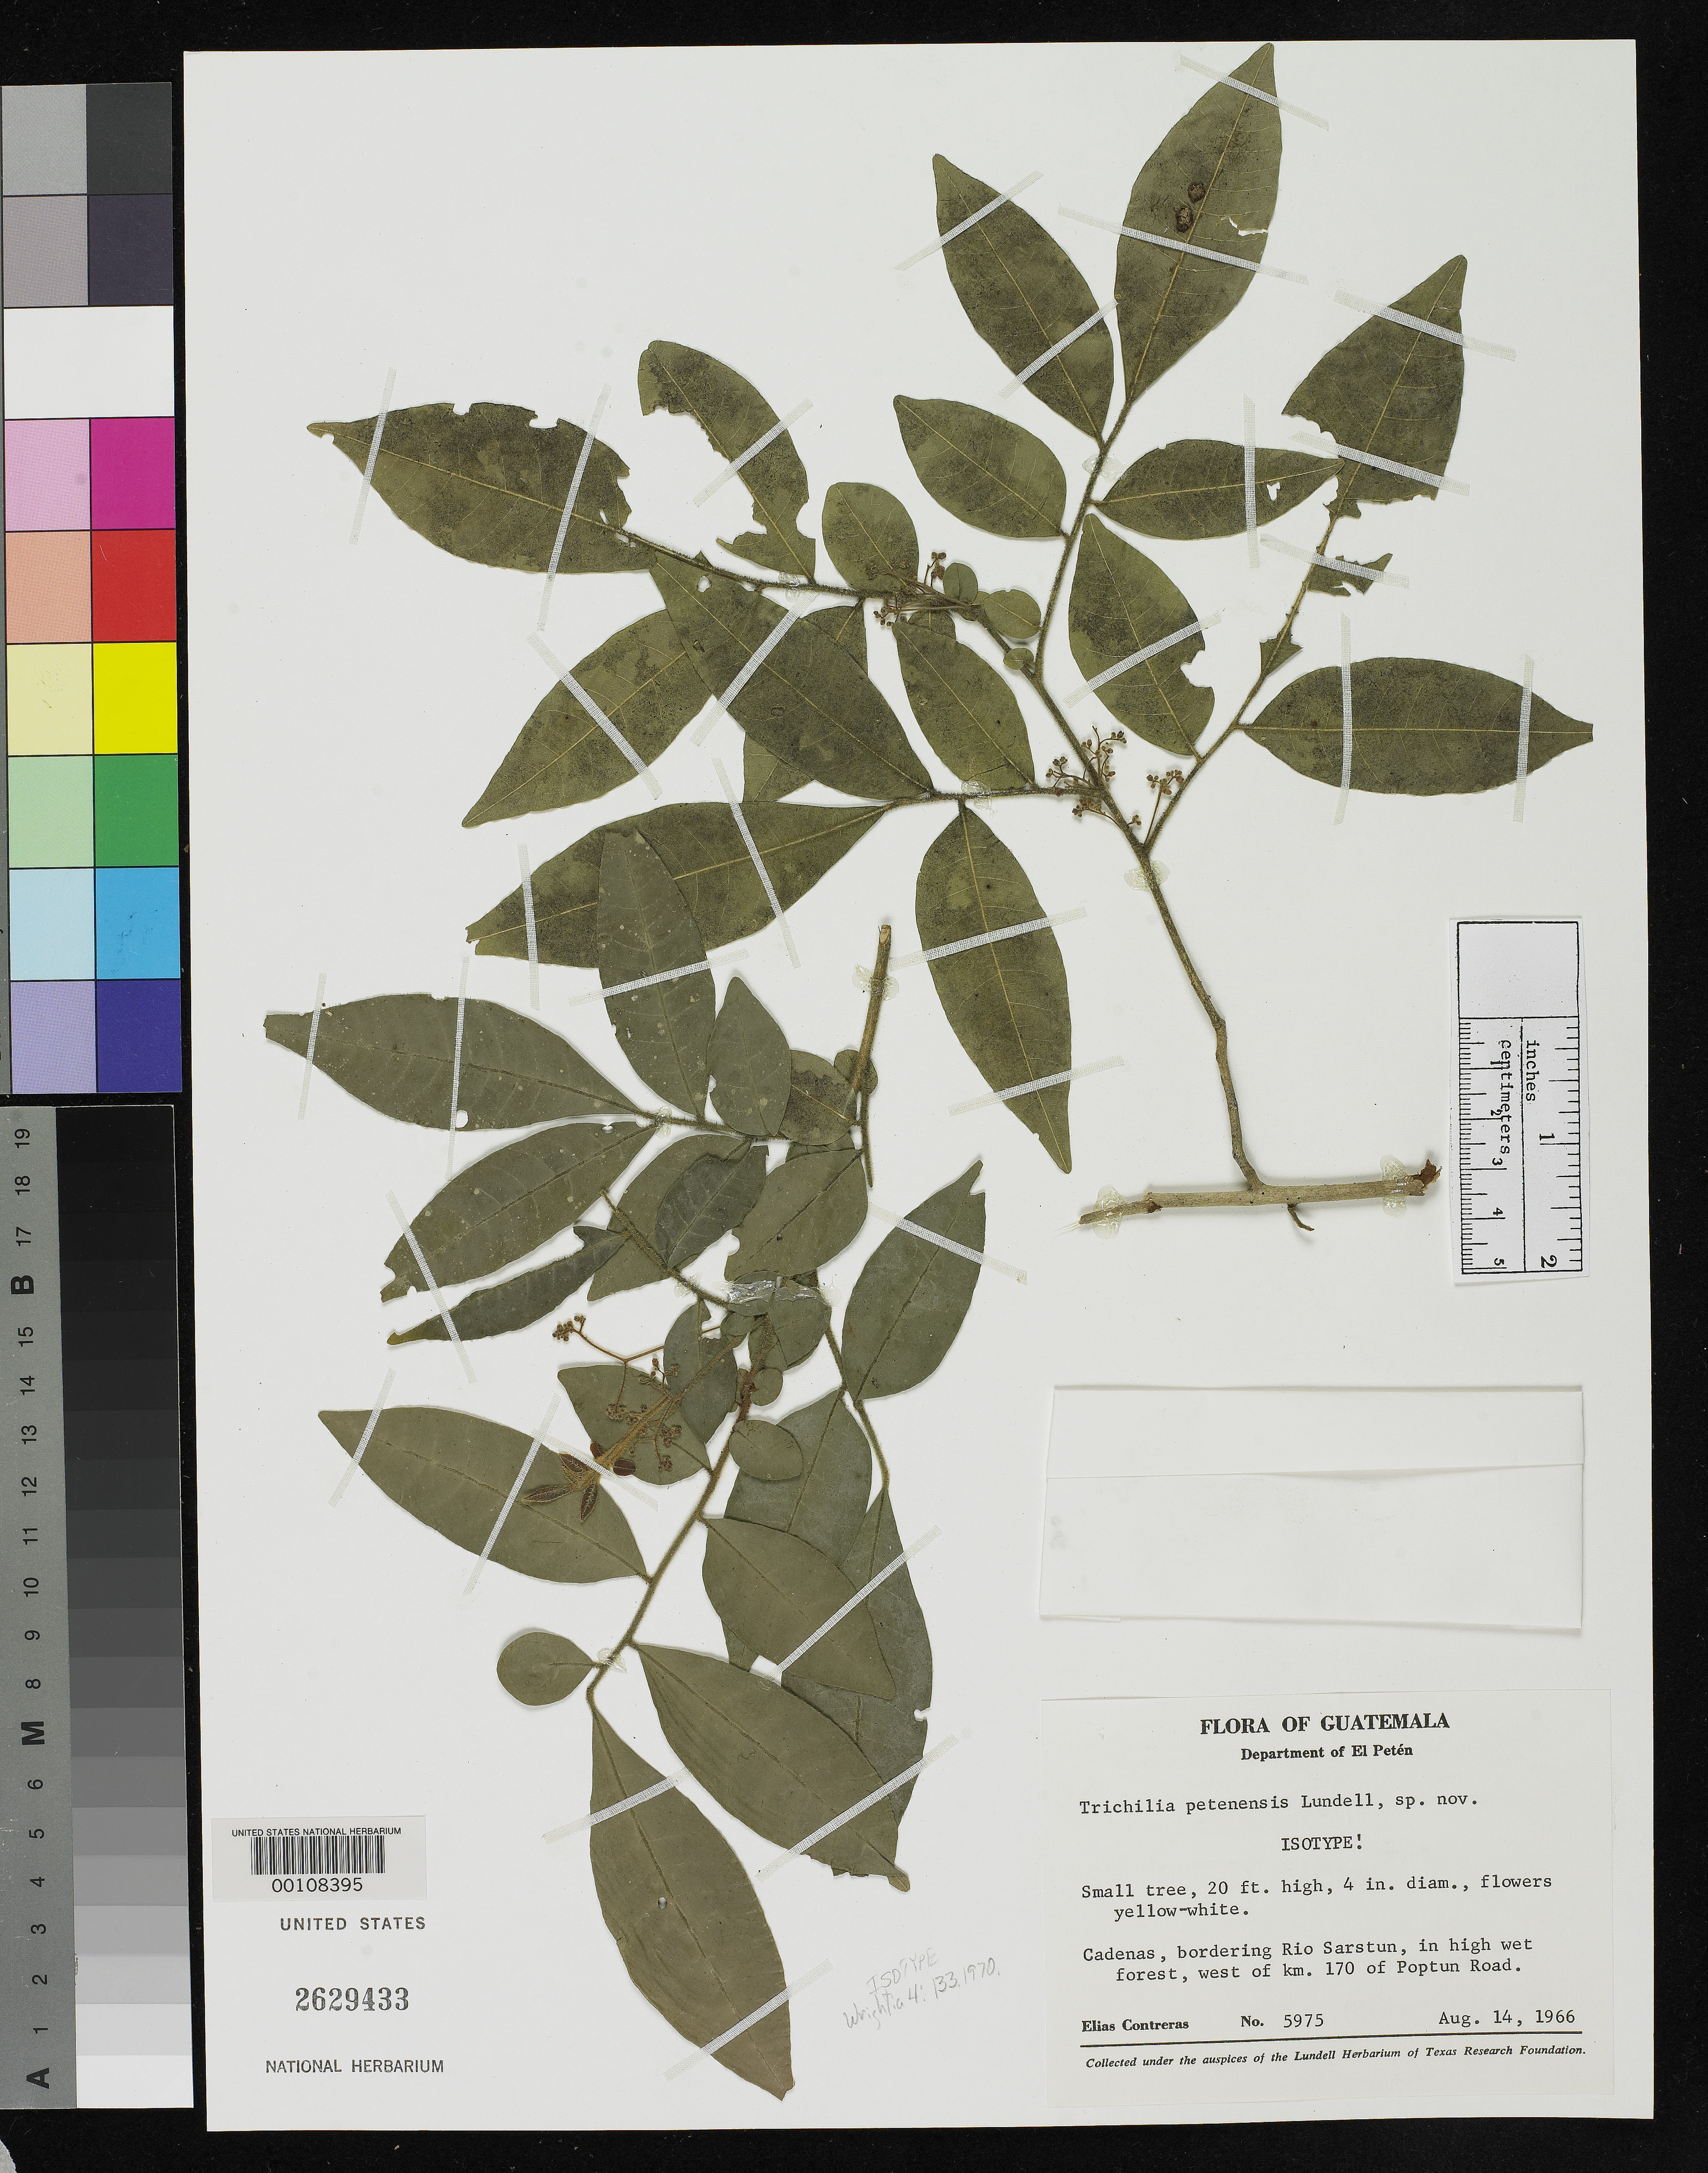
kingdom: Plantae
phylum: Tracheophyta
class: Magnoliopsida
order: Sapindales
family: Meliaceae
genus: Trichilia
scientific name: Trichilia petenensis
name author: Lundell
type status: Isotype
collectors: E. Contreras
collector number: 5975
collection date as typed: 14 Aug 1966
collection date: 1966-08-14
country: Guatemala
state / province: El Petén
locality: Cadenas.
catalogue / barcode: US 2629433